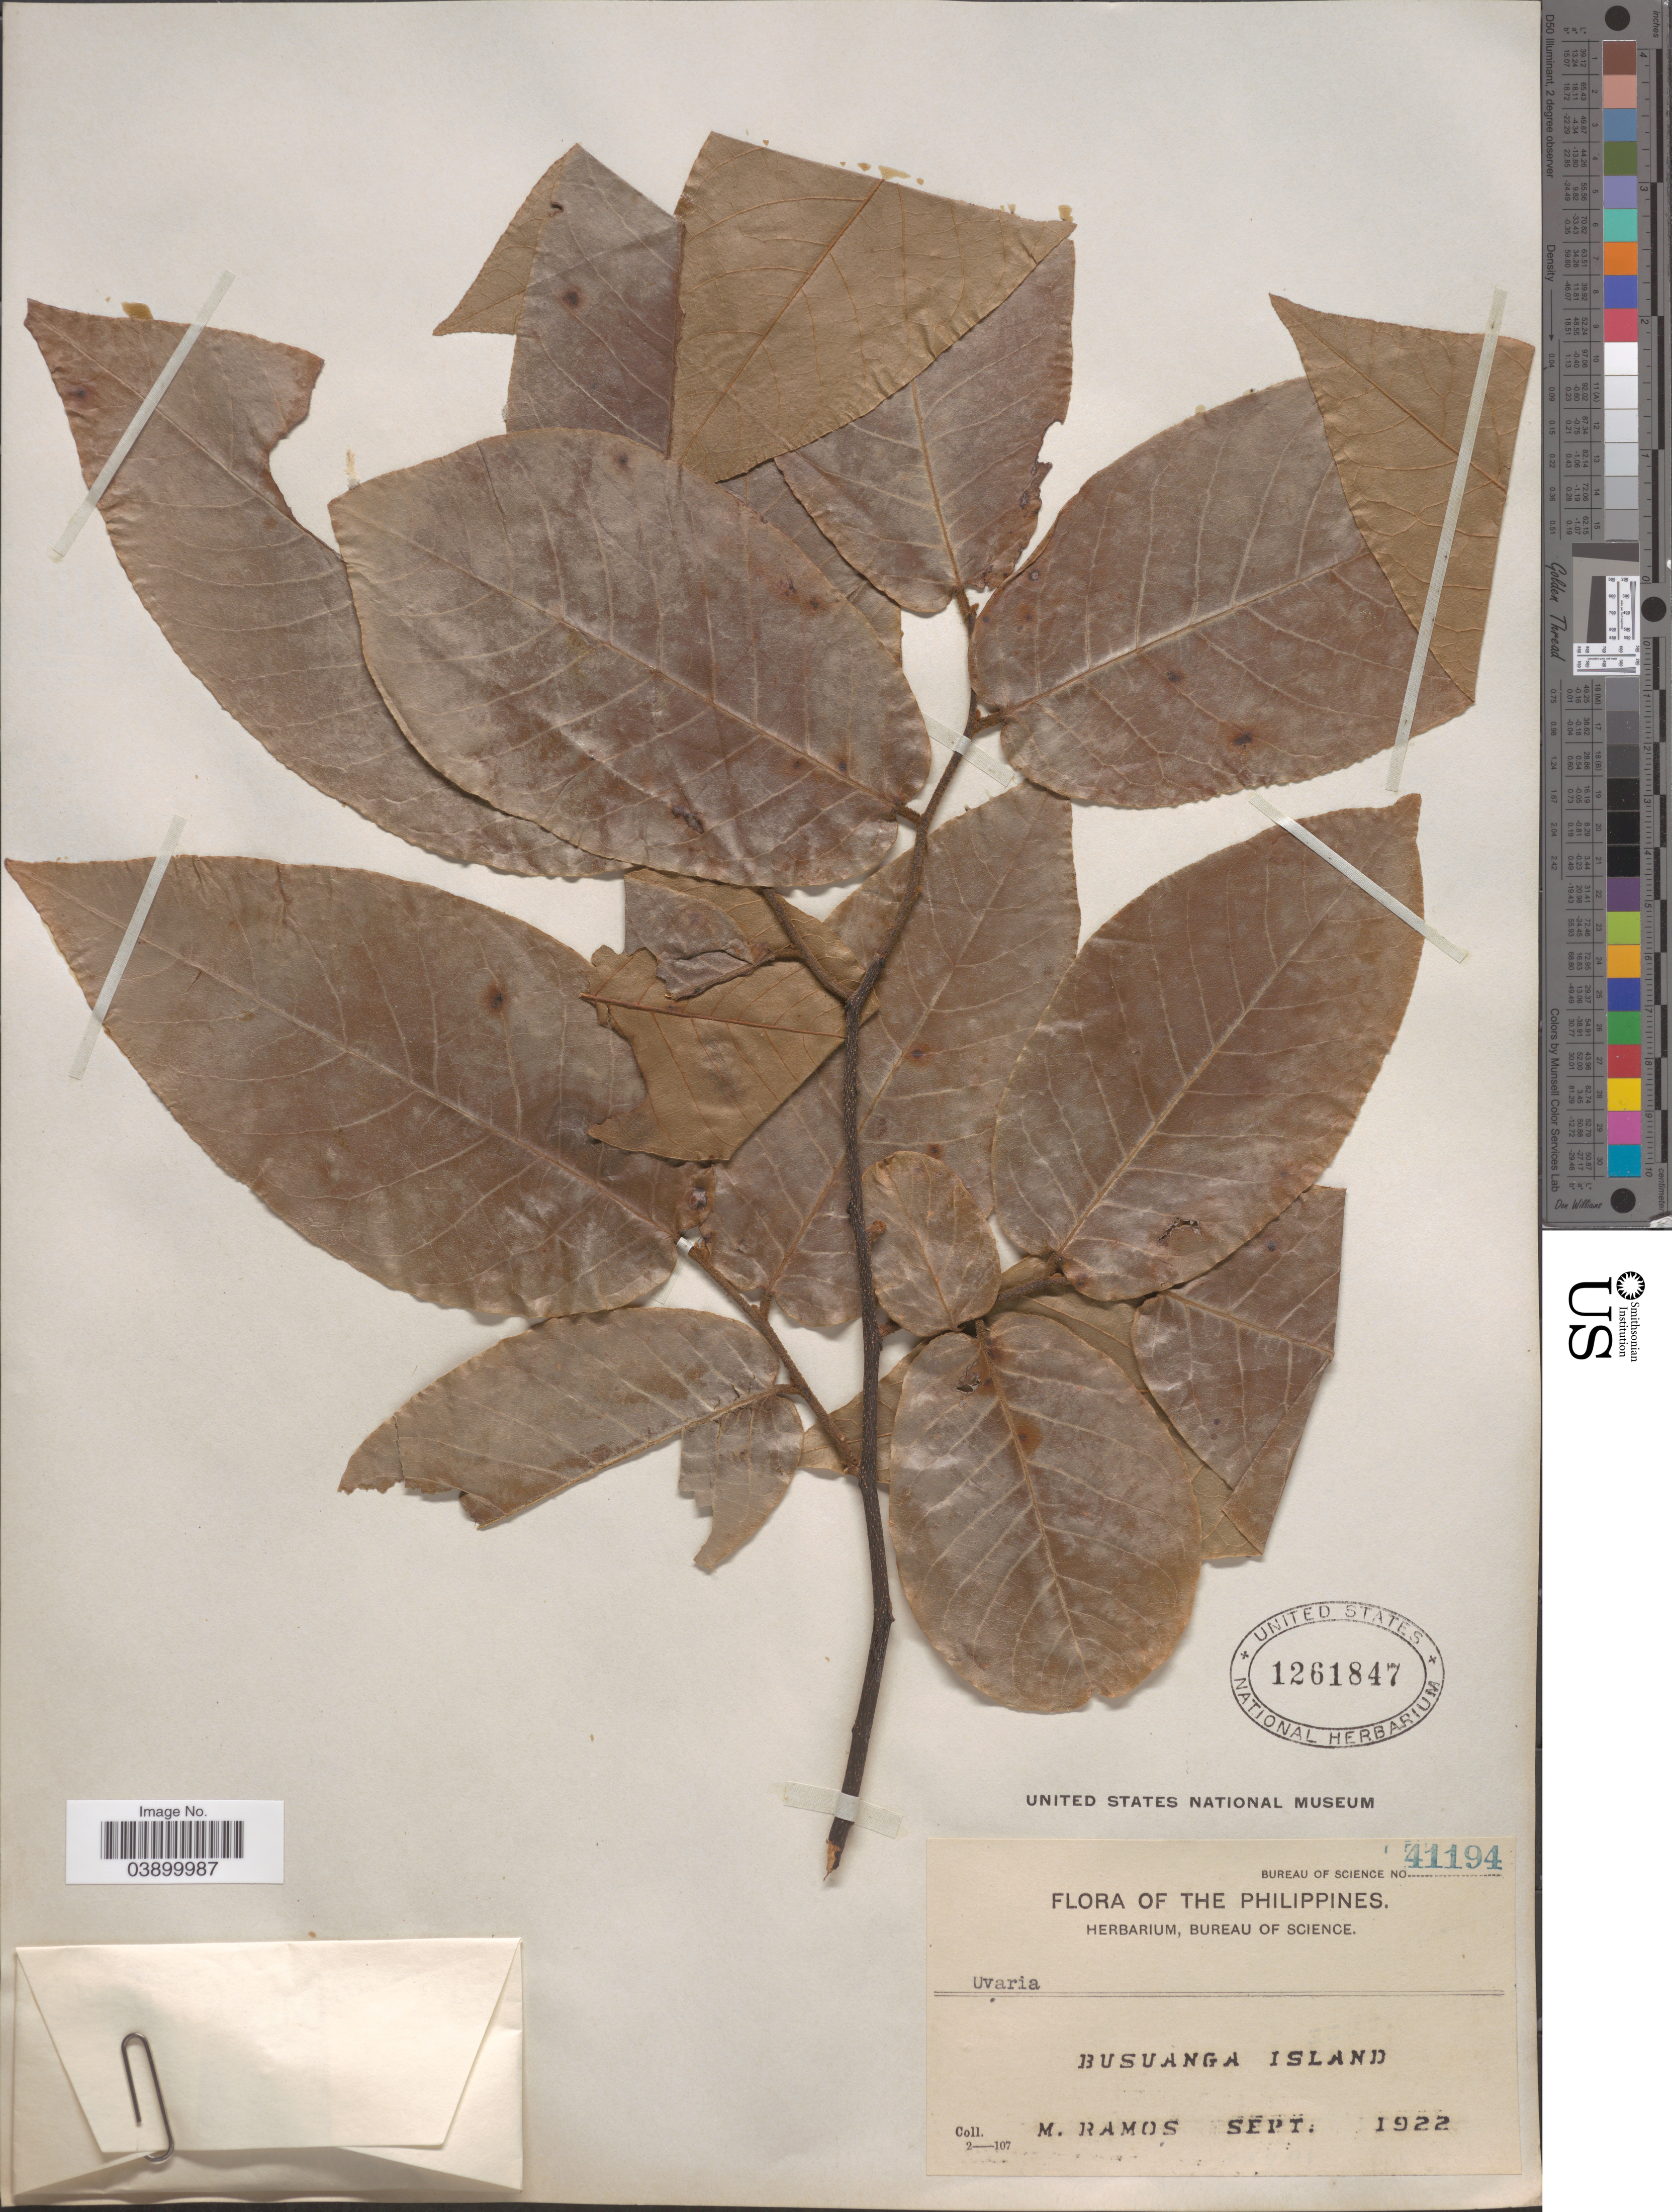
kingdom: Plantae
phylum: Tracheophyta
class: Magnoliopsida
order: Magnoliales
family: Annonaceae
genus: Uvaria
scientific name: Uvaria sp.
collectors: M. Ramos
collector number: Bureau of Science 41194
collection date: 1922-09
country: Philippines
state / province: Mimaropa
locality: Busuanga Island.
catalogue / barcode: US 1261847